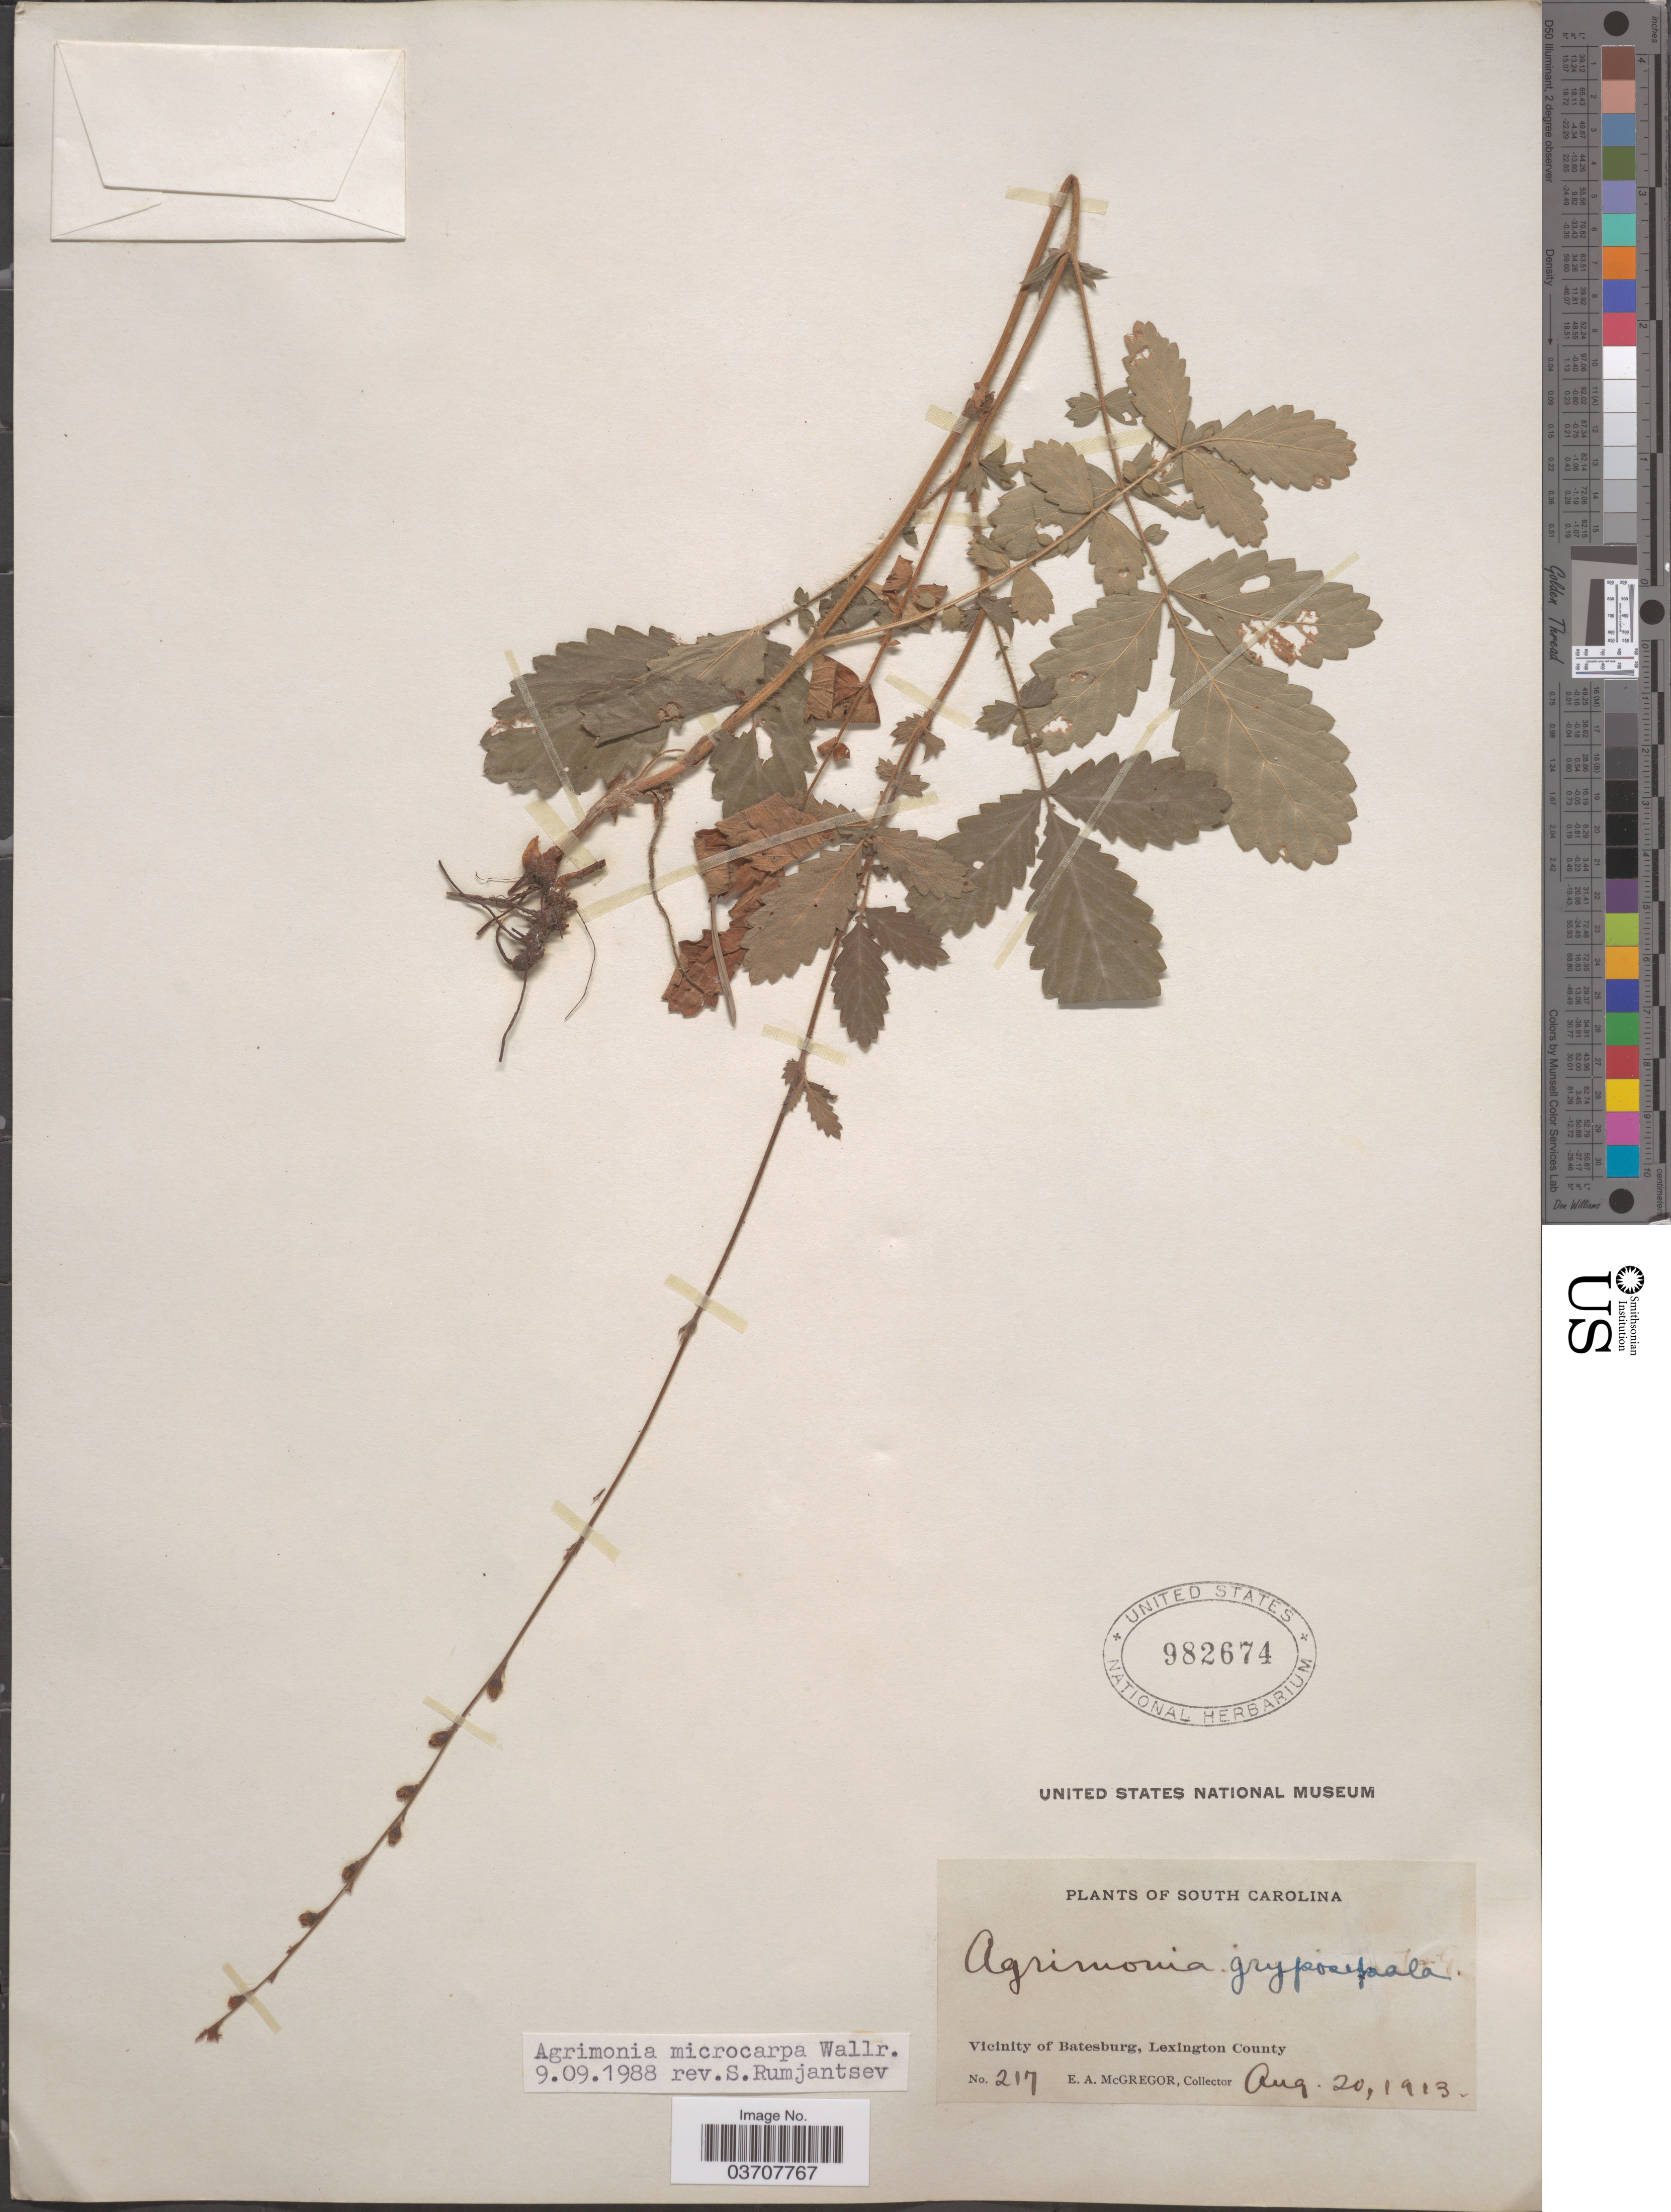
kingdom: Plantae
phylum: Tracheophyta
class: Magnoliopsida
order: Rosales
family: Rosaceae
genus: Agrimonia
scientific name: Agrimonia microcarpa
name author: Wallr.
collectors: E. A. McGregor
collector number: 217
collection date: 1913-08-20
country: United States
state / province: South Carolina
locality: Vicinity of Batesburg, Lexington County.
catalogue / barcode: US 982674